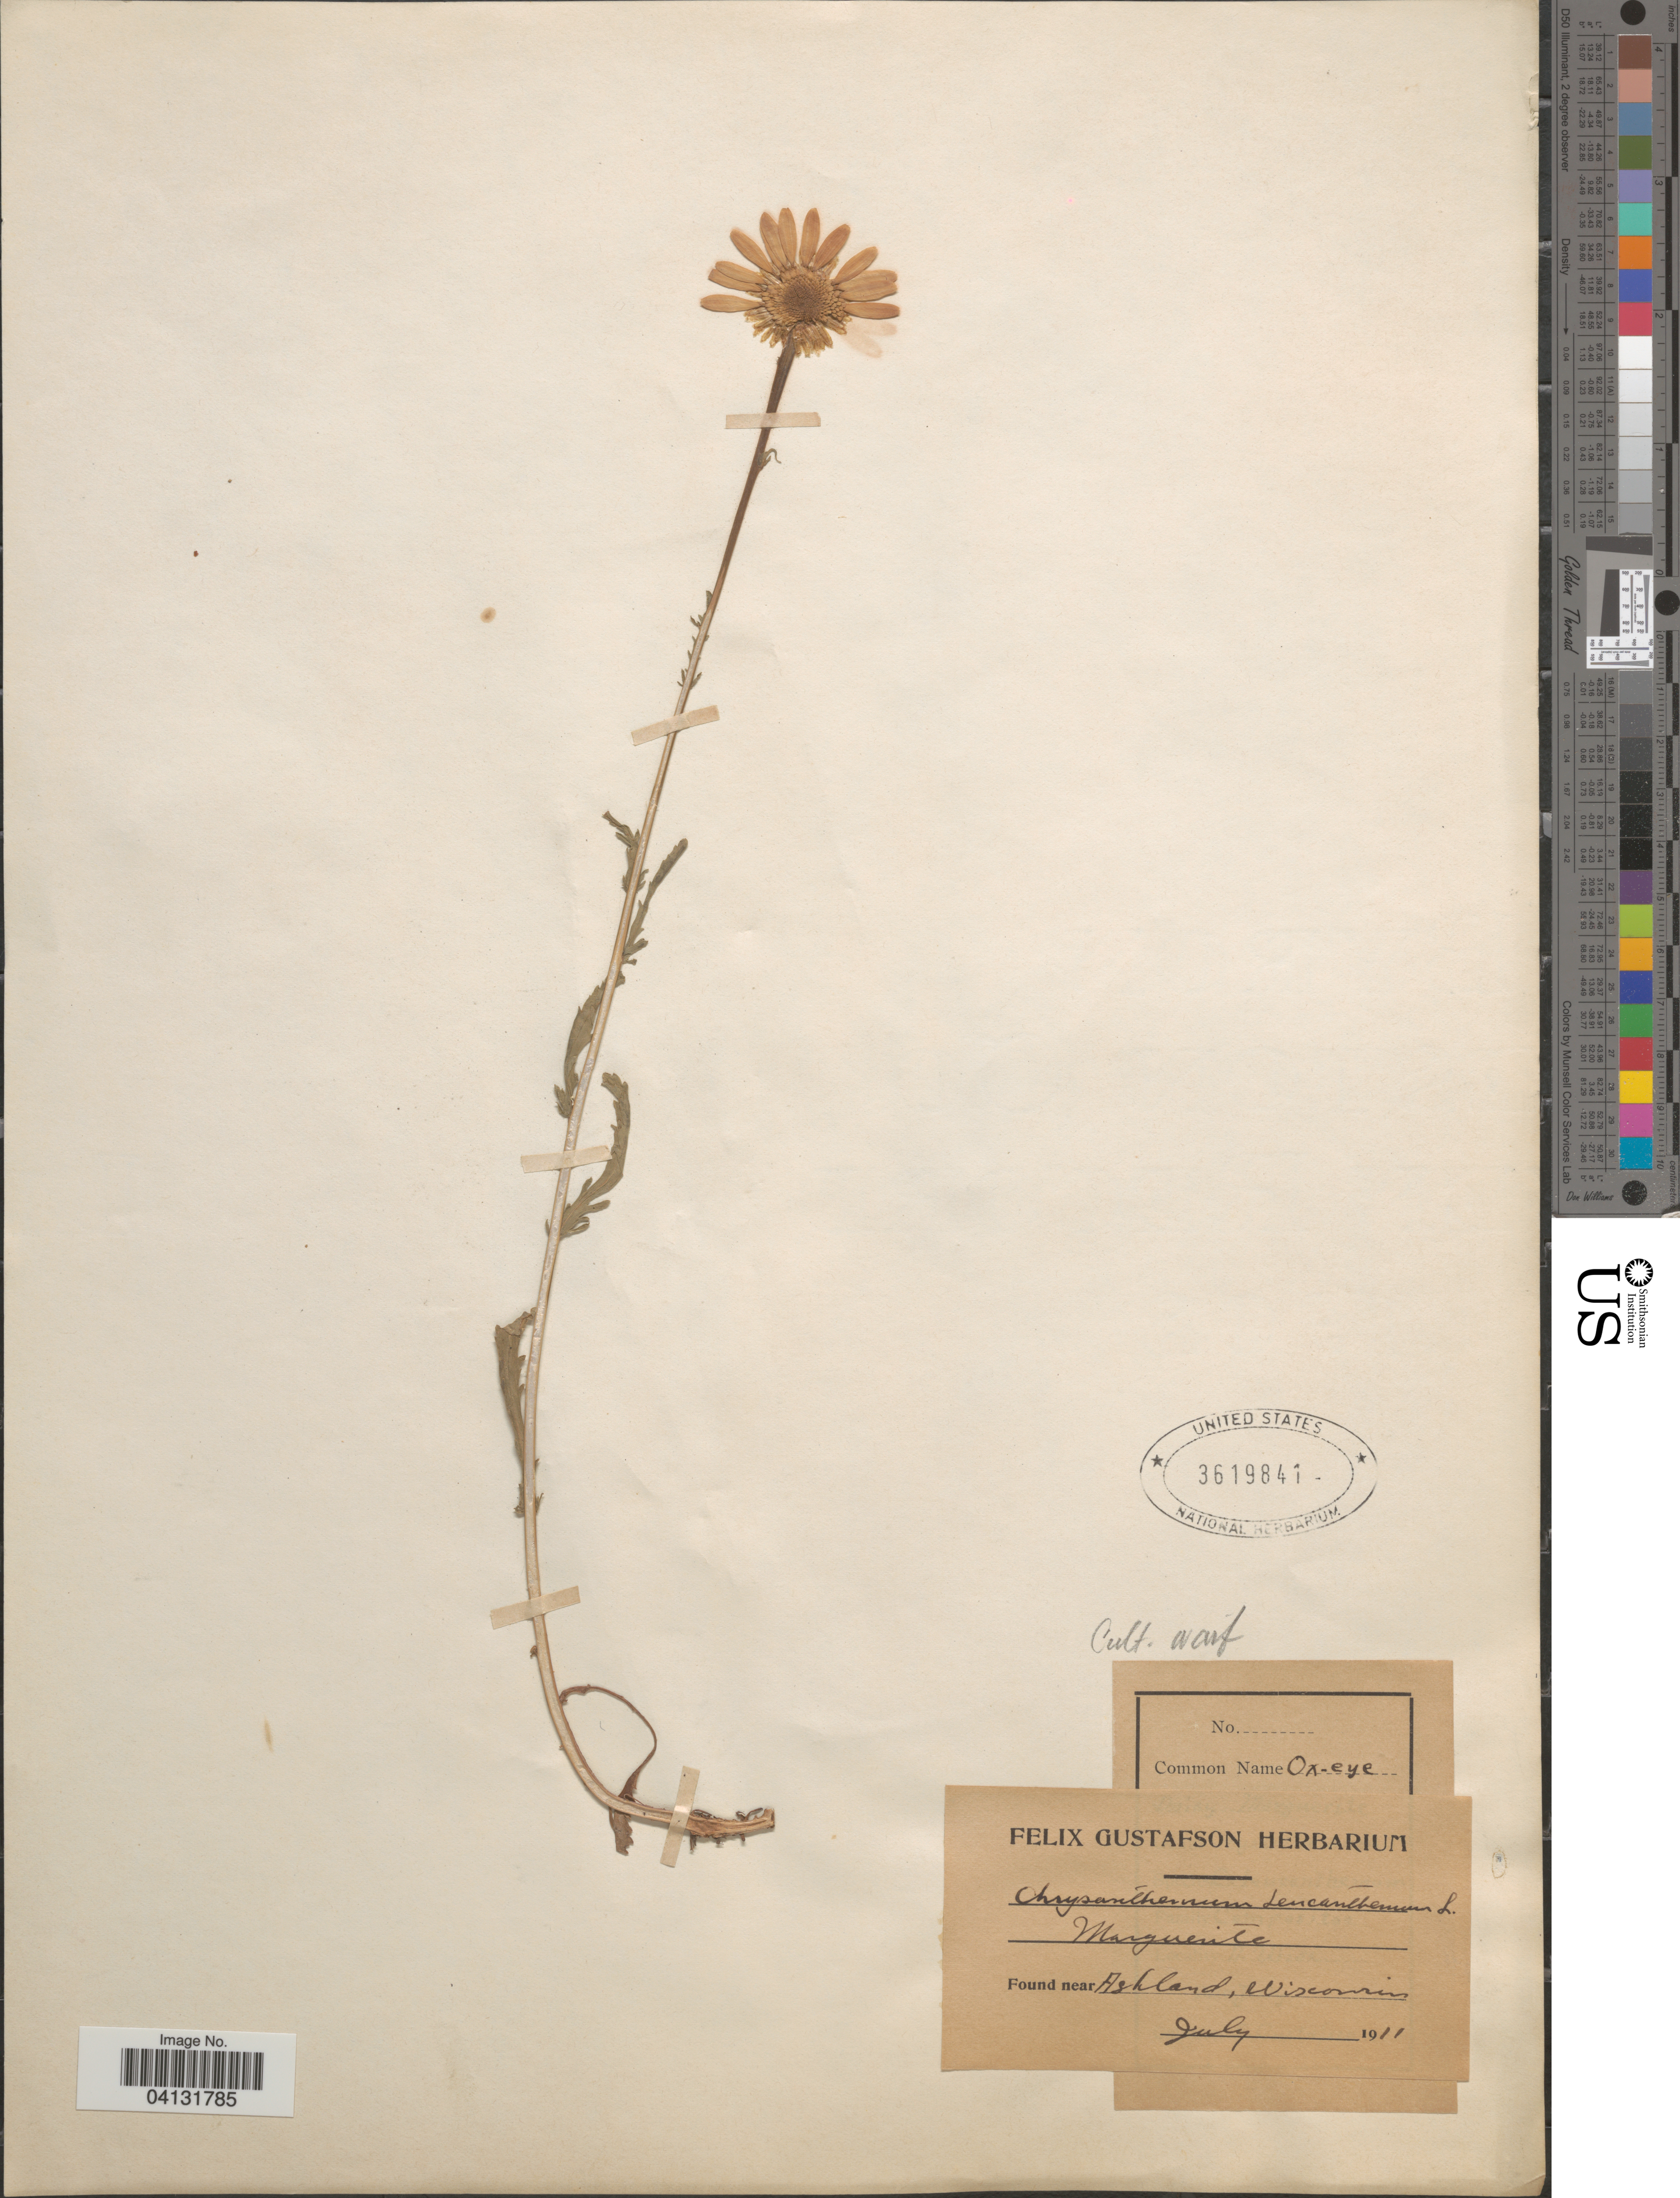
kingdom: Plantae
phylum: Tracheophyta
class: Magnoliopsida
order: Asterales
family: Asteraceae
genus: Chrysanthemum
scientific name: Chrysanthemum leucanthemum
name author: L.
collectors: ex herb. Felix Gustafson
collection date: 1911-07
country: United States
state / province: Wisconsin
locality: Cult. Ashland.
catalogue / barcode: US 3619841